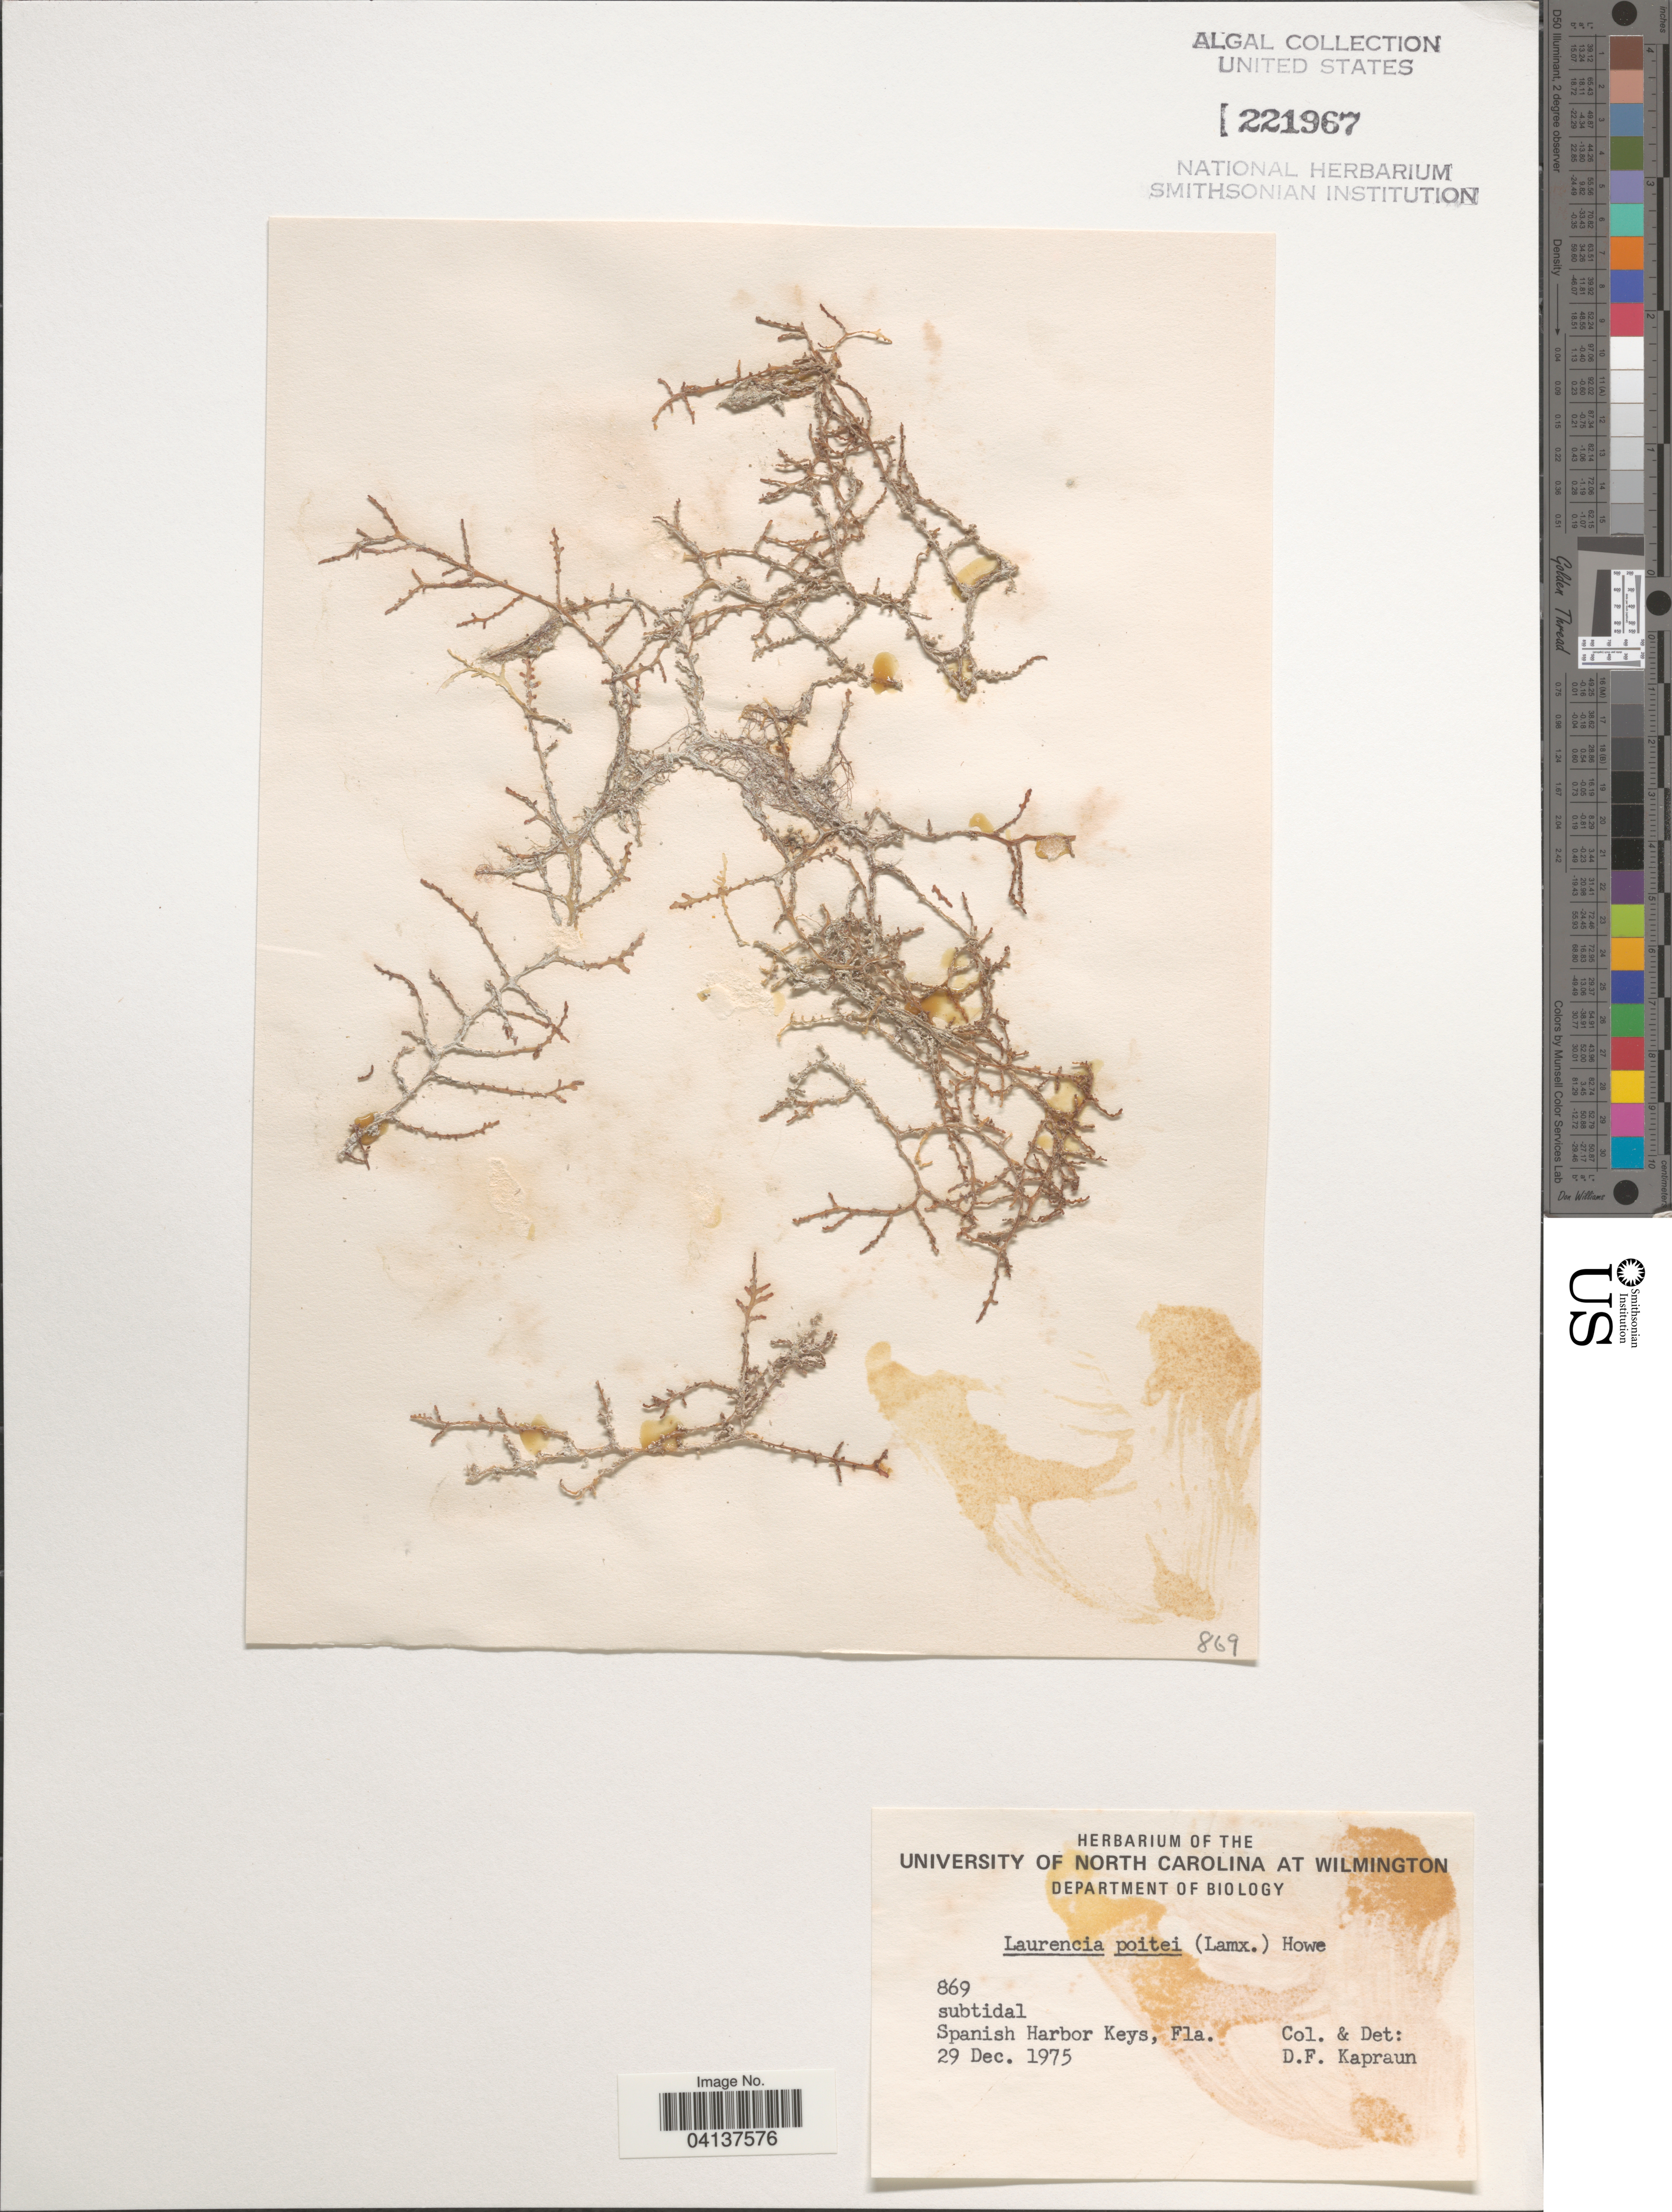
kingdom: Plantae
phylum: Rhodophyta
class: Florideophyceae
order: Ceramiales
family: Rhodomelaceae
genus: Yuzurua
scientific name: Yuzurua poiteaui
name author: (J.V.Lamouroux) Martin-Lescanne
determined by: Brooks, B. L., (BOT), Smithsonian Institution - National Museum of Natural History (UNITED STATES)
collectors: D. F. Kapraun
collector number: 869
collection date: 1975-12-29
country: United States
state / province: Florida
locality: Subtidal. Spanish Harbor Keys.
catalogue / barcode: US 221967